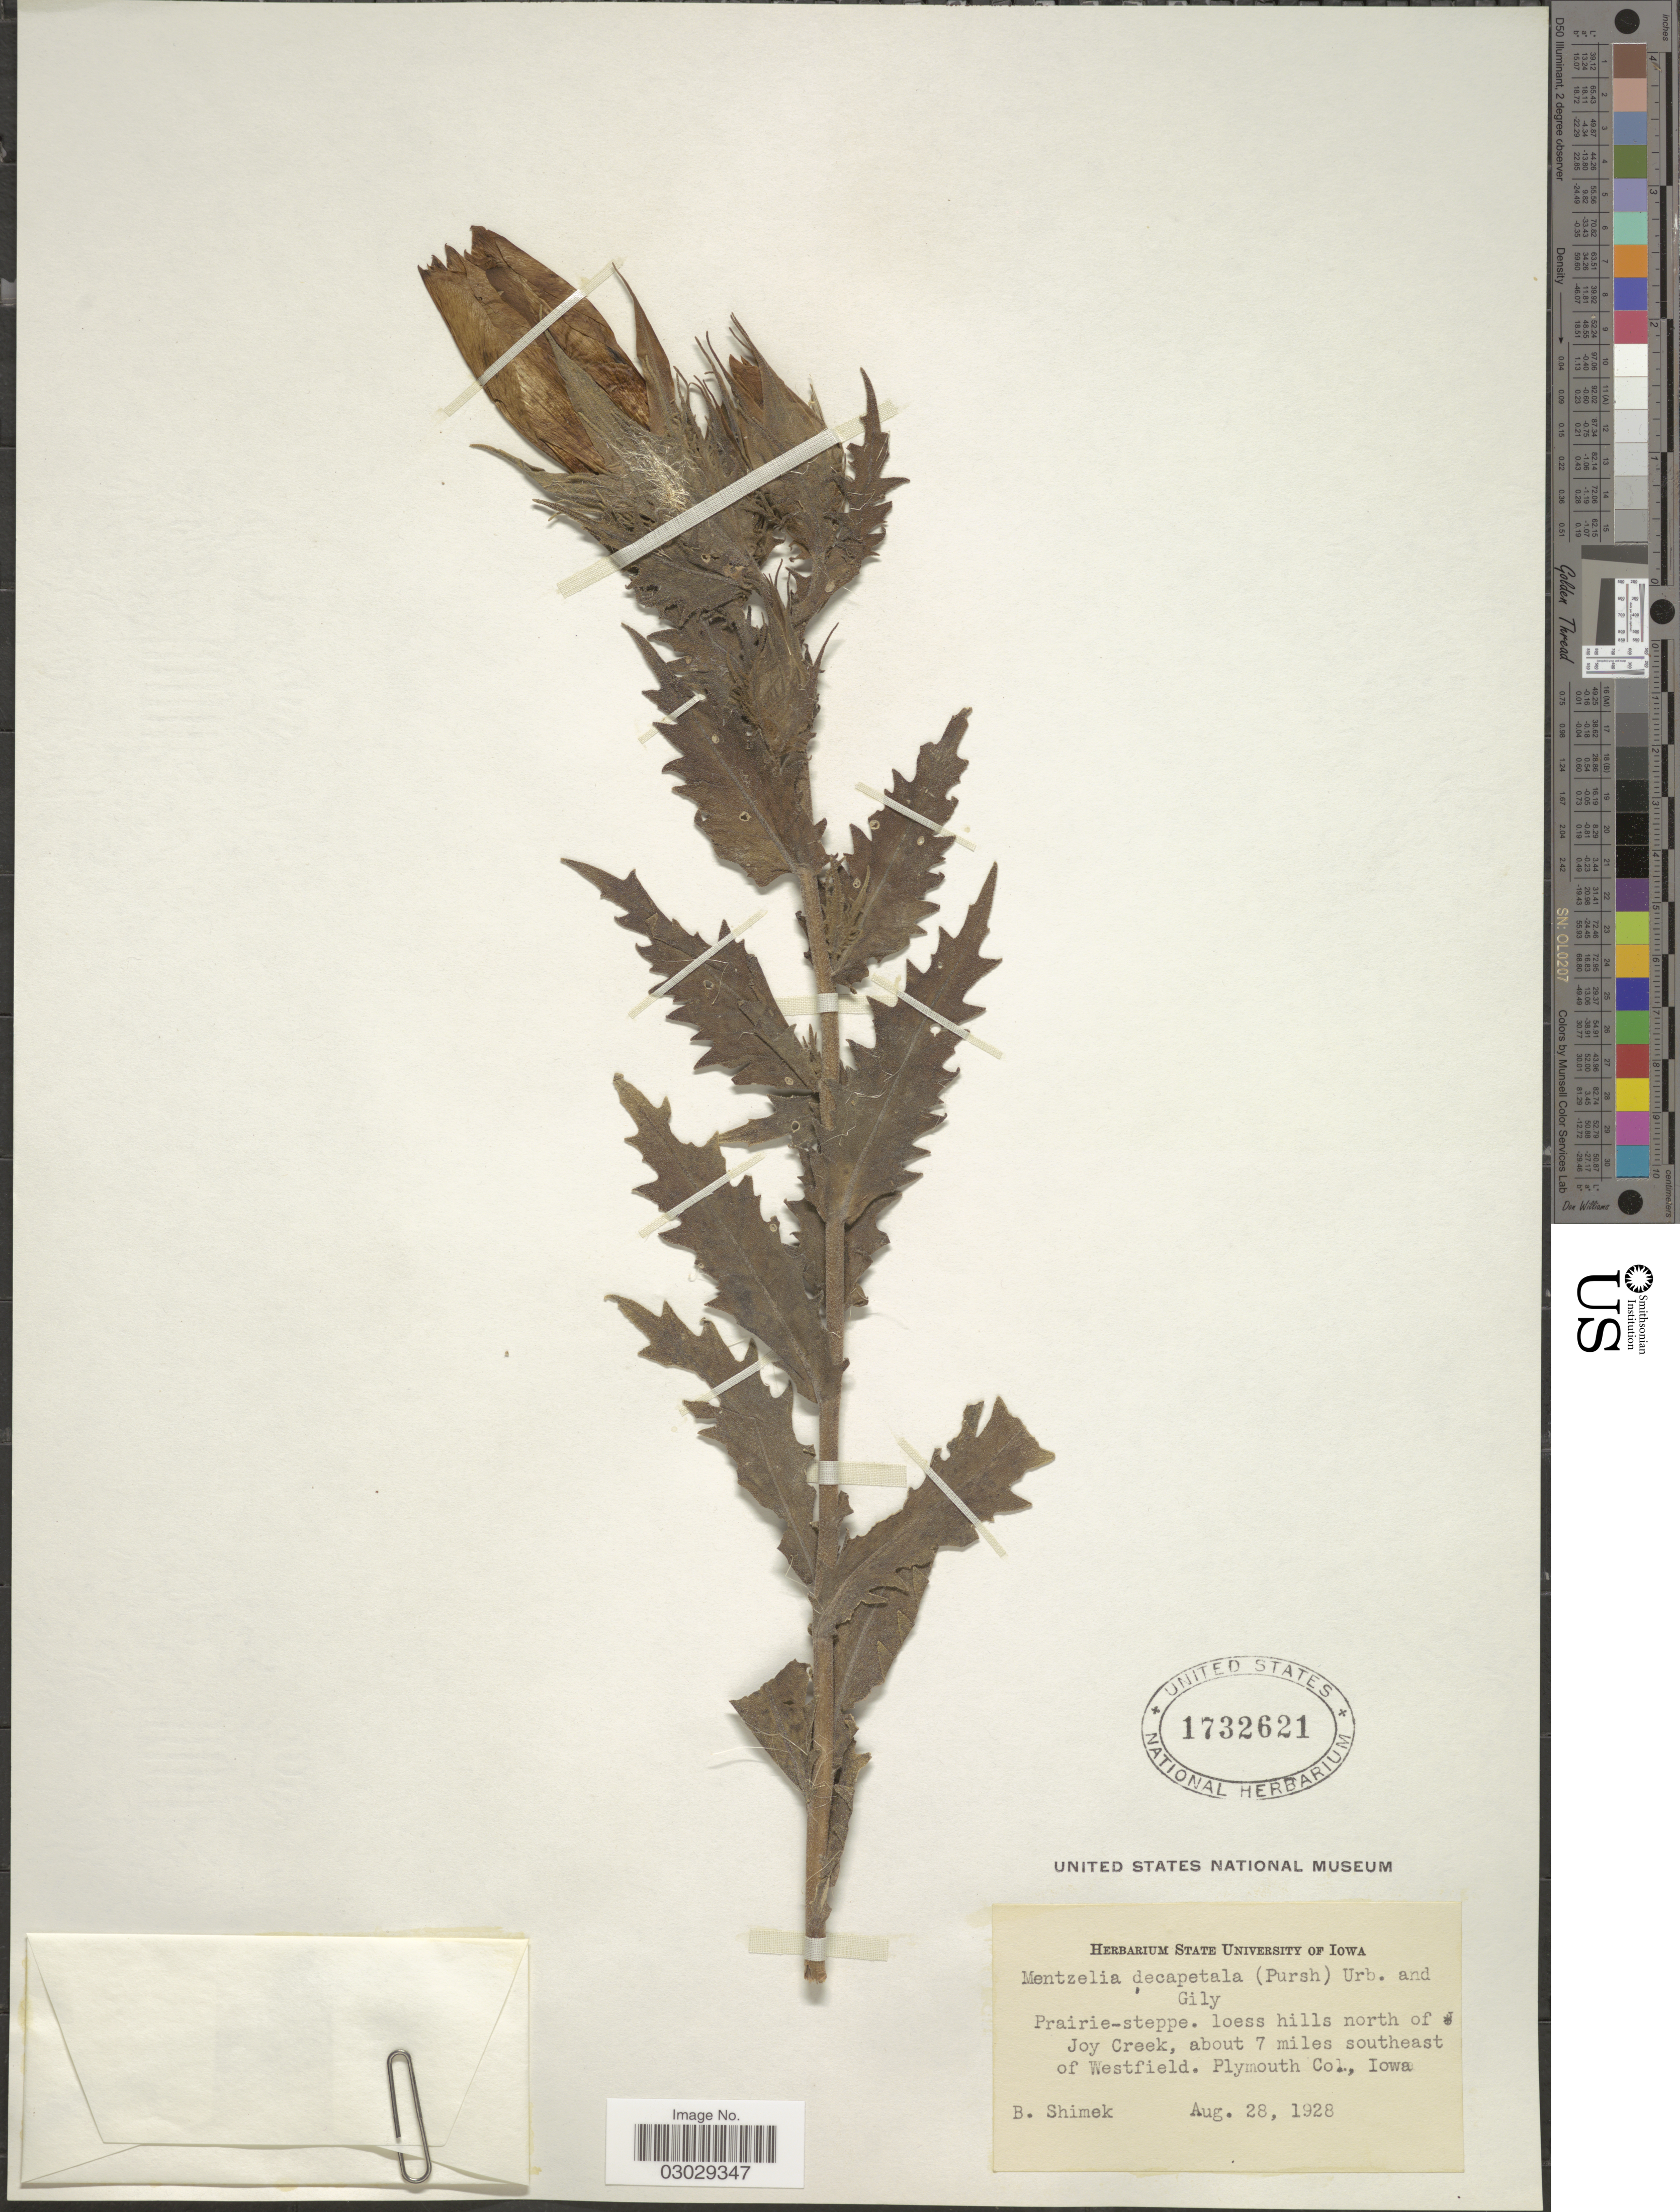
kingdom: Plantae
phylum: Tracheophyta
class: Magnoliopsida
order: Cornales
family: Loasaceae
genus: Mentzelia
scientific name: Mentzelia decapetala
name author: (Sims) Urb.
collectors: B. Shimek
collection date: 1928-08-28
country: United States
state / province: Iowa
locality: Loess hills north of Joy Creek, about 7 miles southeast of Westfield. Plymouth Co.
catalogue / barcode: US 1732621